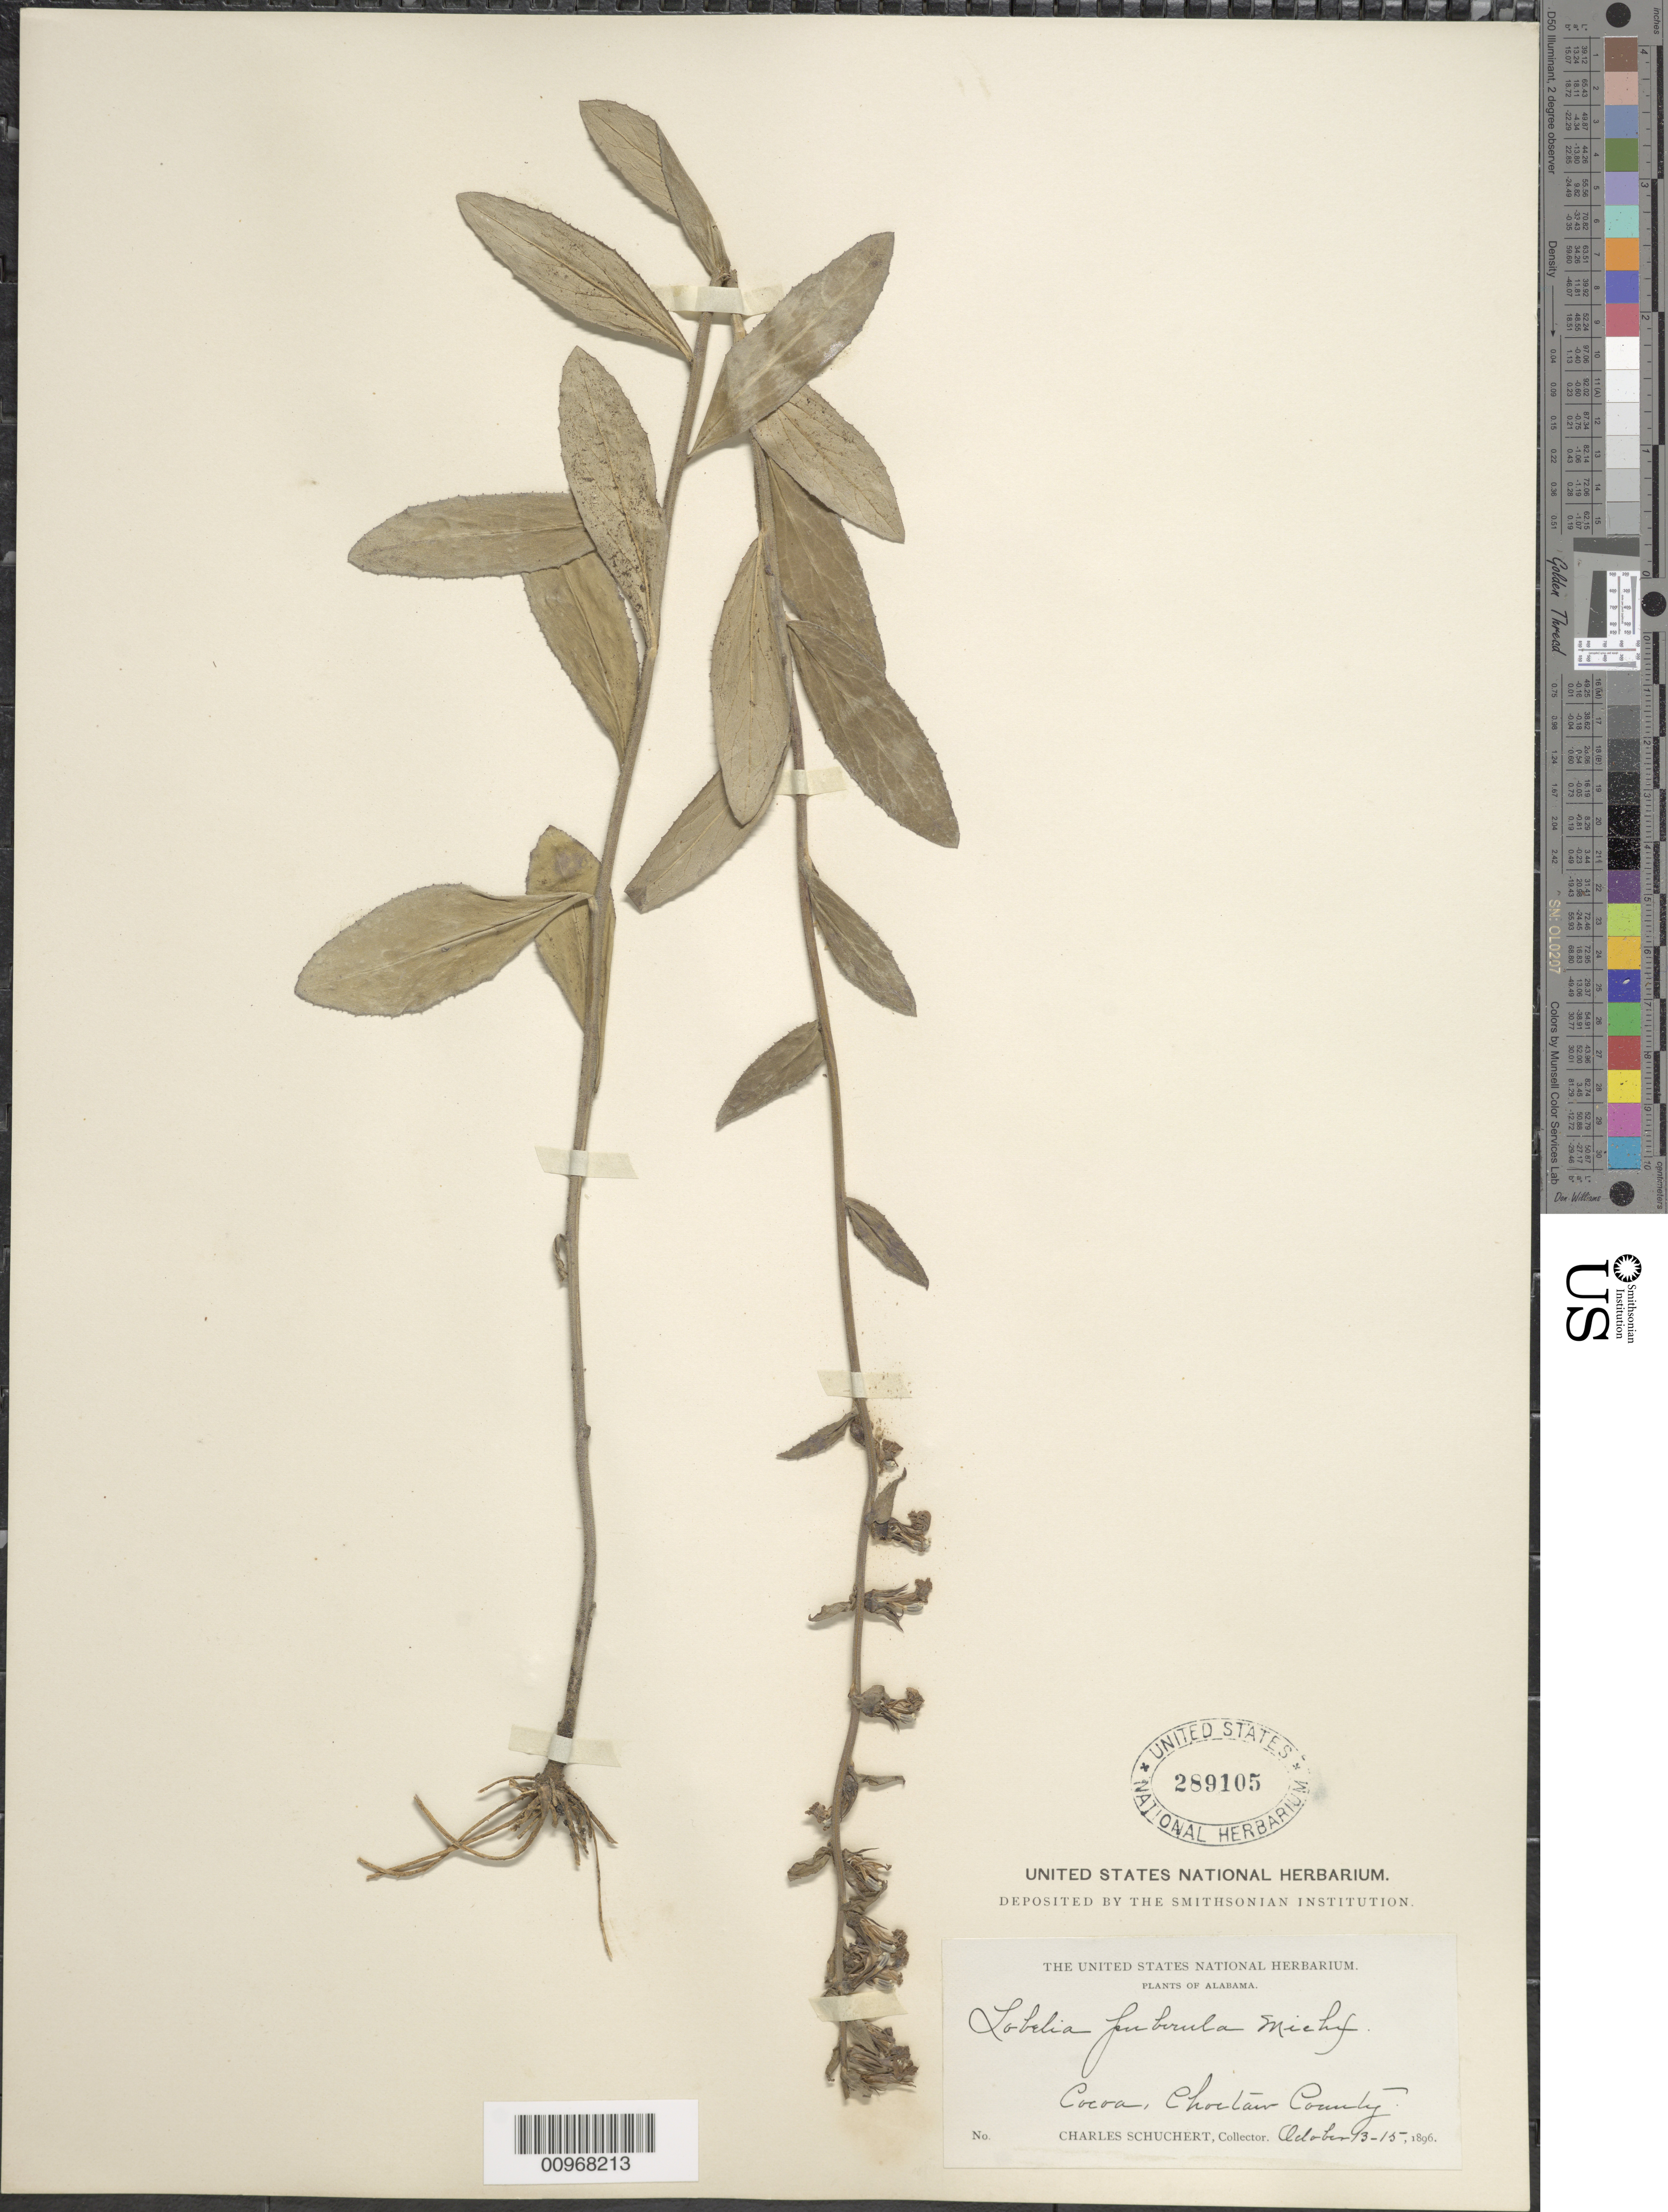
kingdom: Plantae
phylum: Tracheophyta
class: Magnoliopsida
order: Asterales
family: Campanulaceae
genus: Lobelia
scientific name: Lobelia puberula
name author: Michx.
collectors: C. Schuchert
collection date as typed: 13 Oct 1896 to 15 Oct 1896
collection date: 1896-10-13/1896-10-15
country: United States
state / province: Alabama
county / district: Choctaw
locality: Cocoa.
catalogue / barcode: US 289105